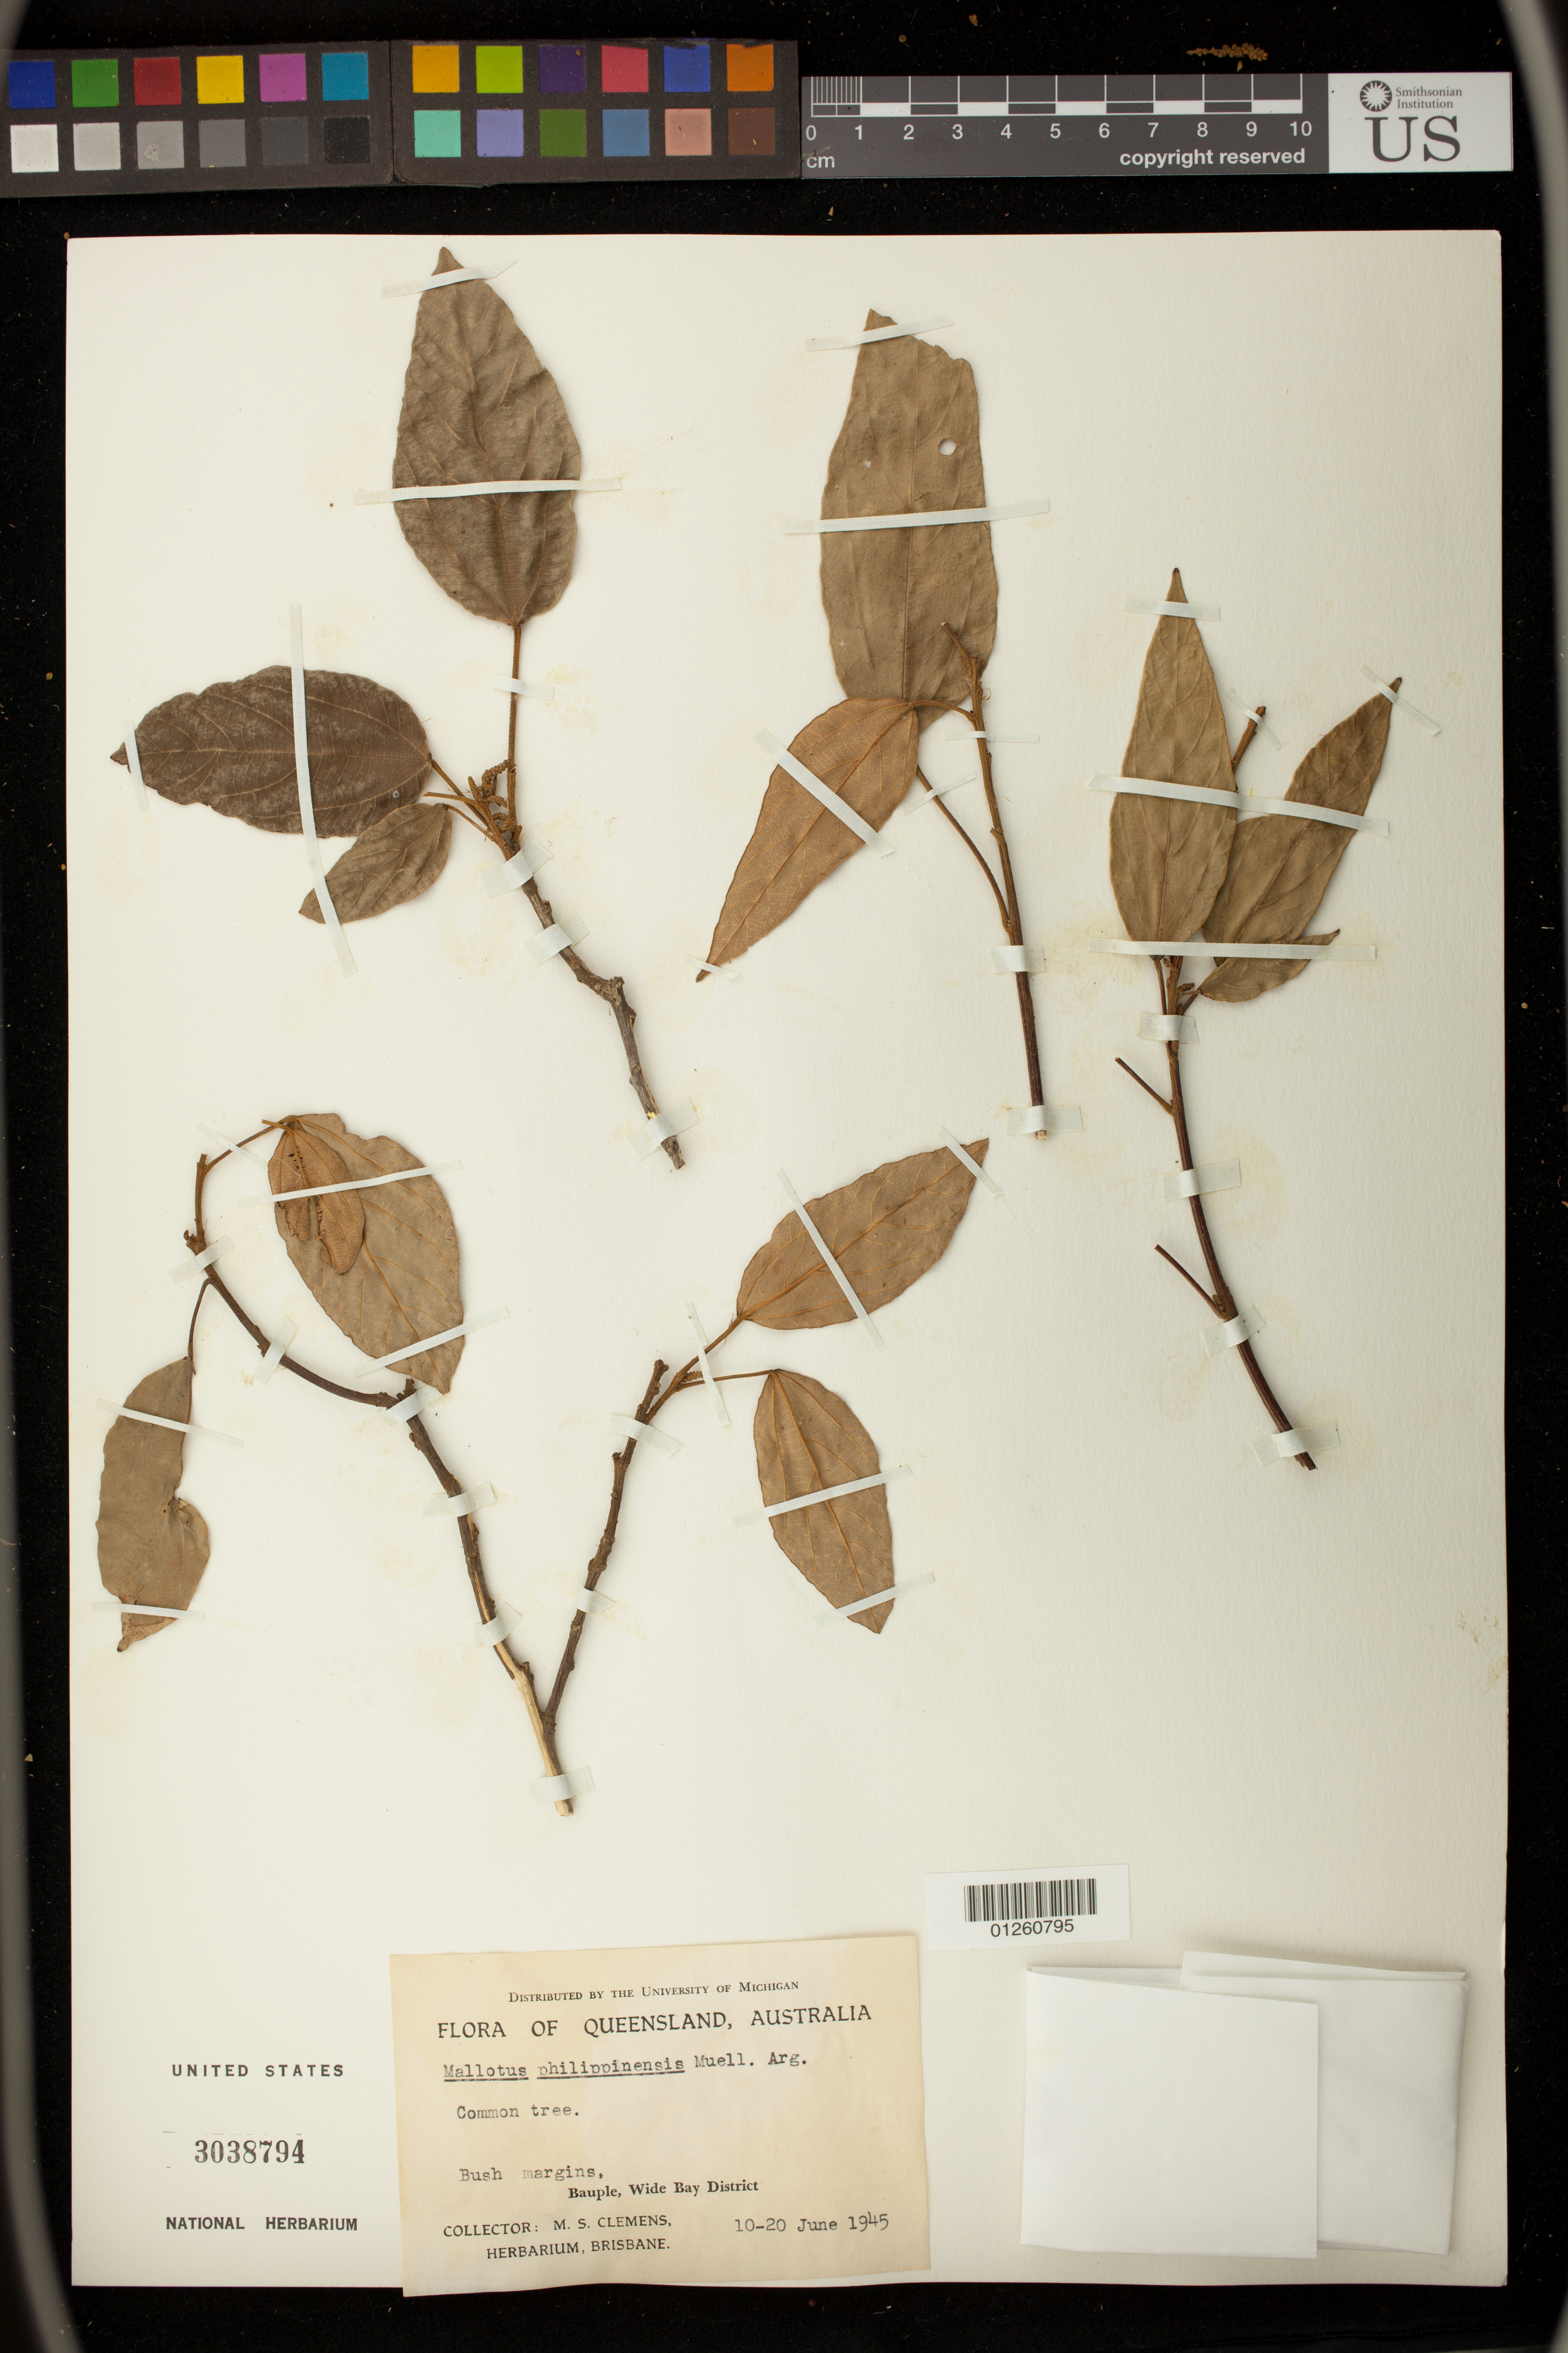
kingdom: Plantae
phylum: Tracheophyta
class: Magnoliopsida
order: Malpighiales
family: Euphorbiaceae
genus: Mallotus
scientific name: Mallotus philippensis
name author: (Lam.) Müll. Arg.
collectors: M. S. Clemens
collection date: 1945-06-10/1945-06-20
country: Australia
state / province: Queensland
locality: Bauple, Wide Bay District.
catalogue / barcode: US 3038794